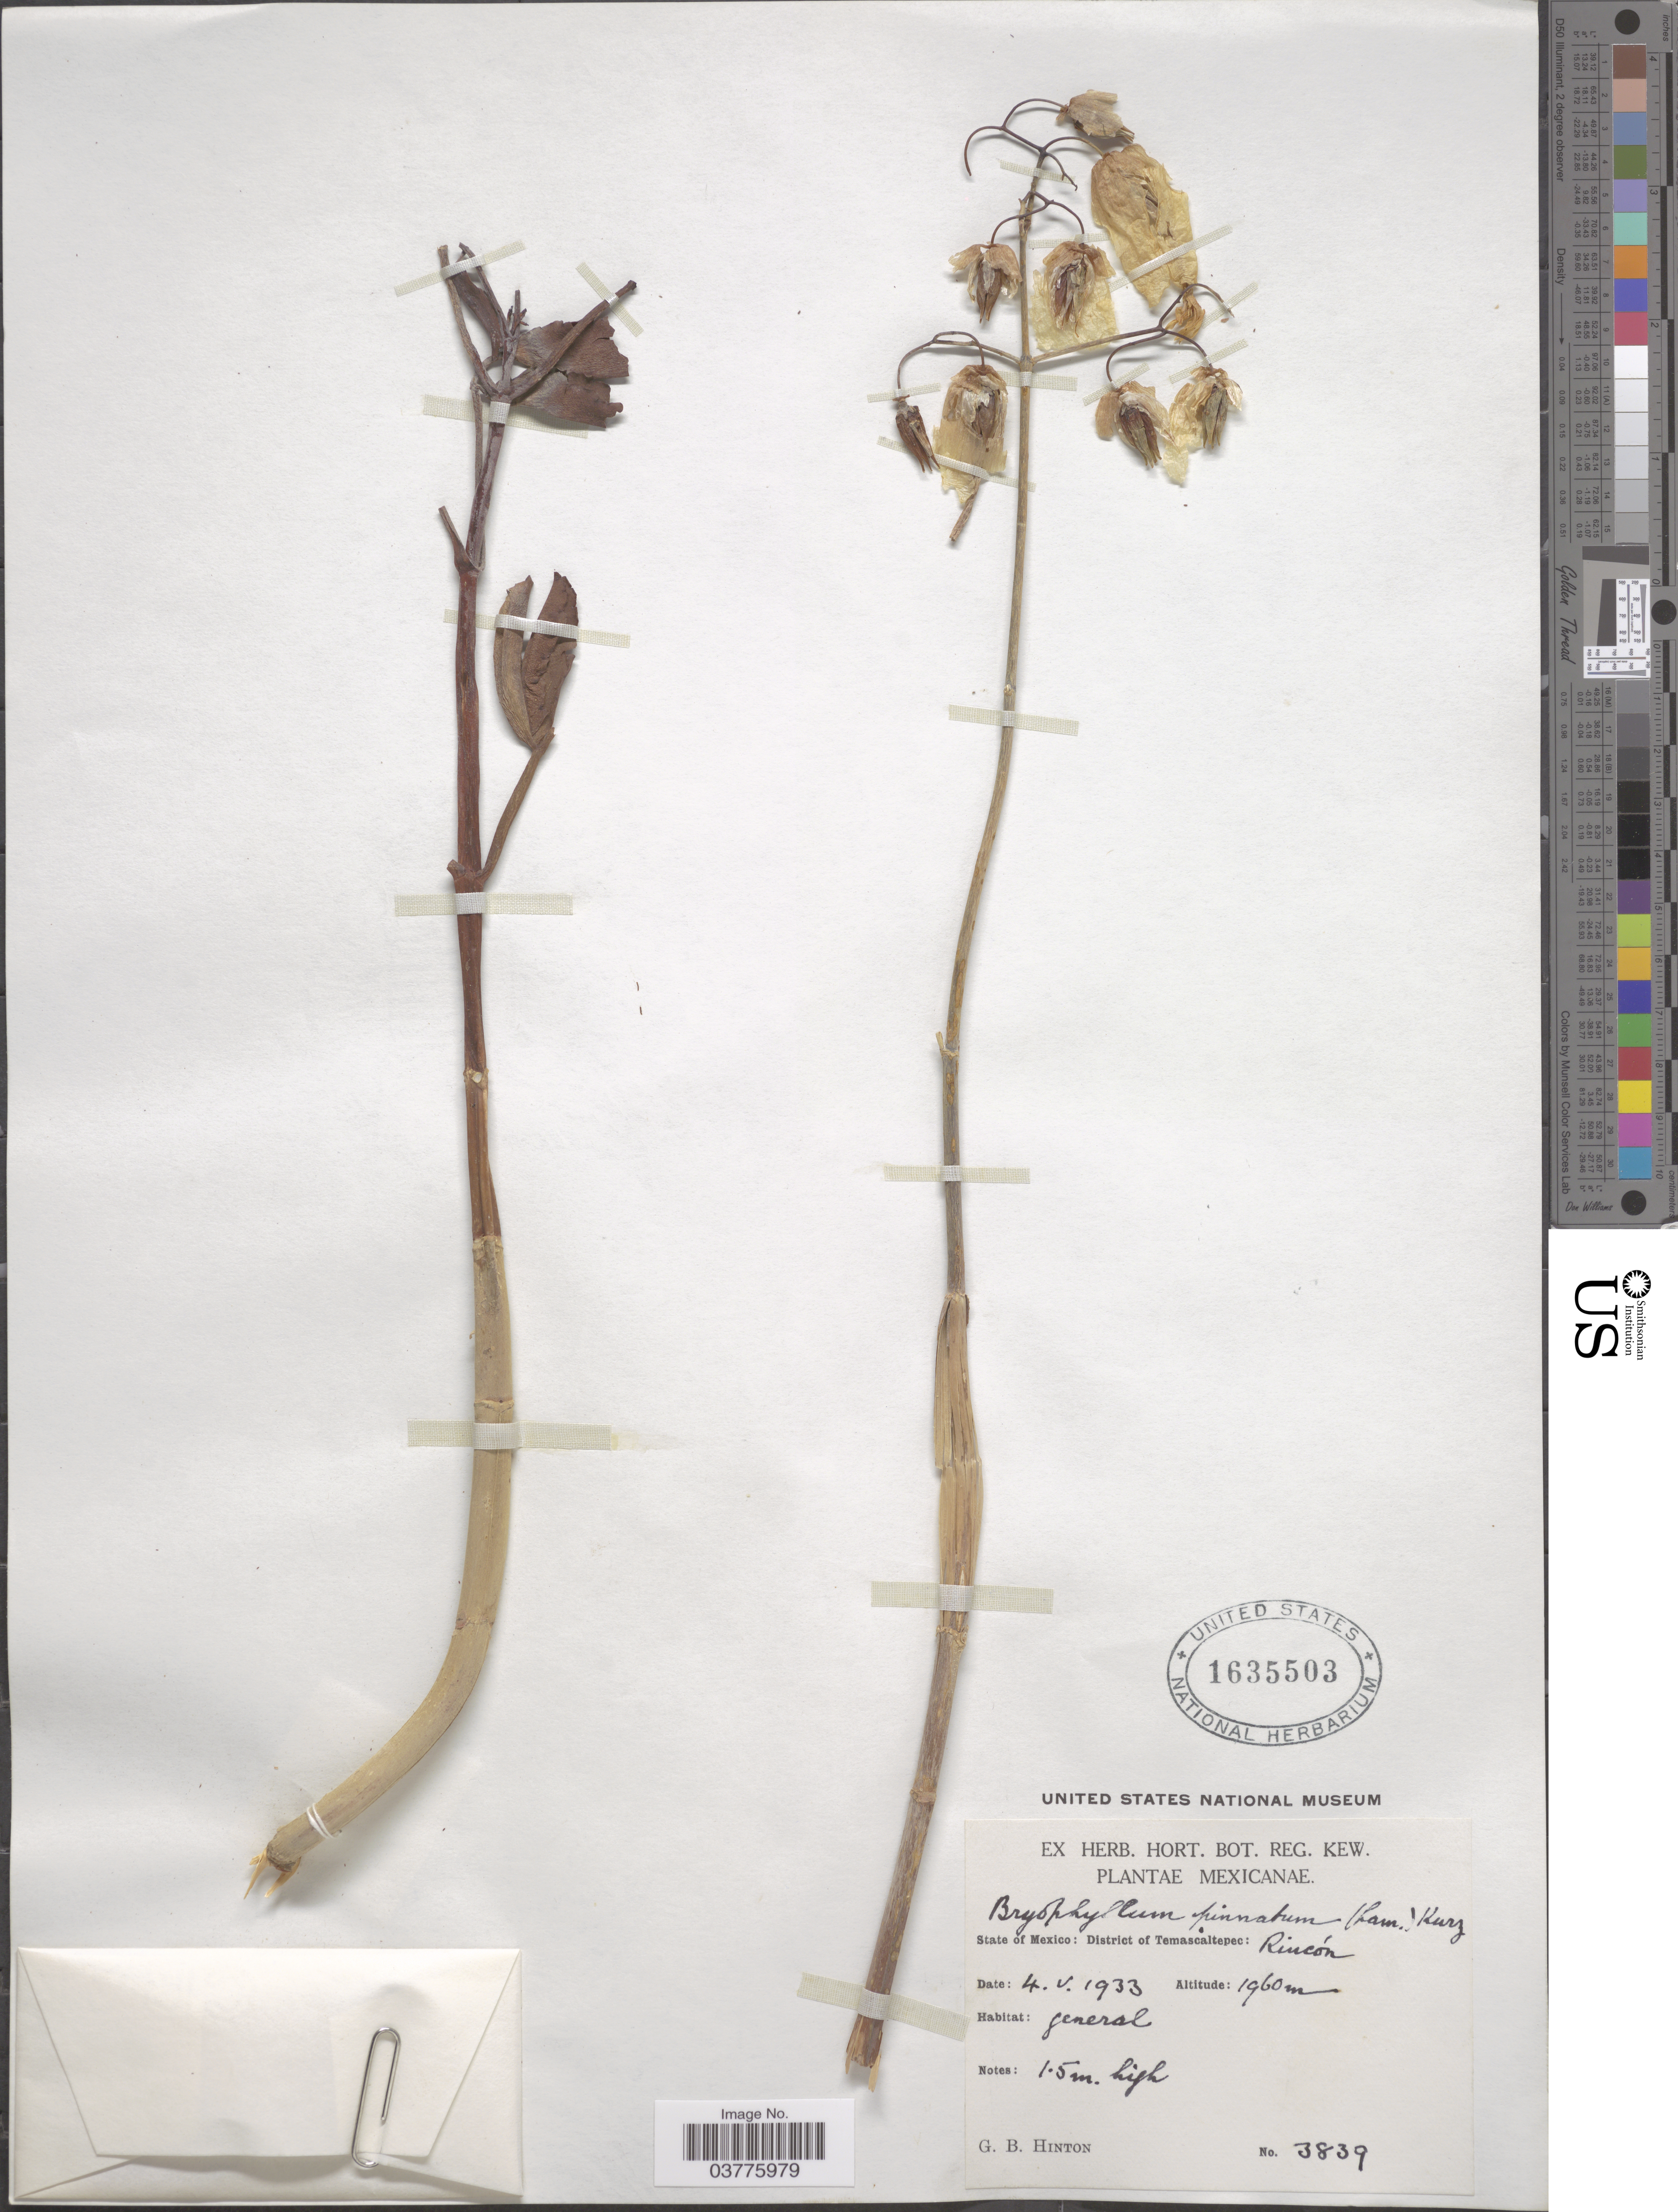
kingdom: Plantae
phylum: Tracheophyta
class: Magnoliopsida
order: Saxifragales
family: Crassulaceae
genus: Kalanchoe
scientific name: Kalanchoe pinnata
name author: (Lam.) Pers.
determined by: Strong, Mark T., (BOT), Smithsonian Institution - National Museum of Natural History (UNITED STATES)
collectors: G. B. Hinton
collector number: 3839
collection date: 1933-05-04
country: Mexico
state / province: México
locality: District of Temascaltepec; Rincón.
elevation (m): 1960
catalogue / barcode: US 1635503